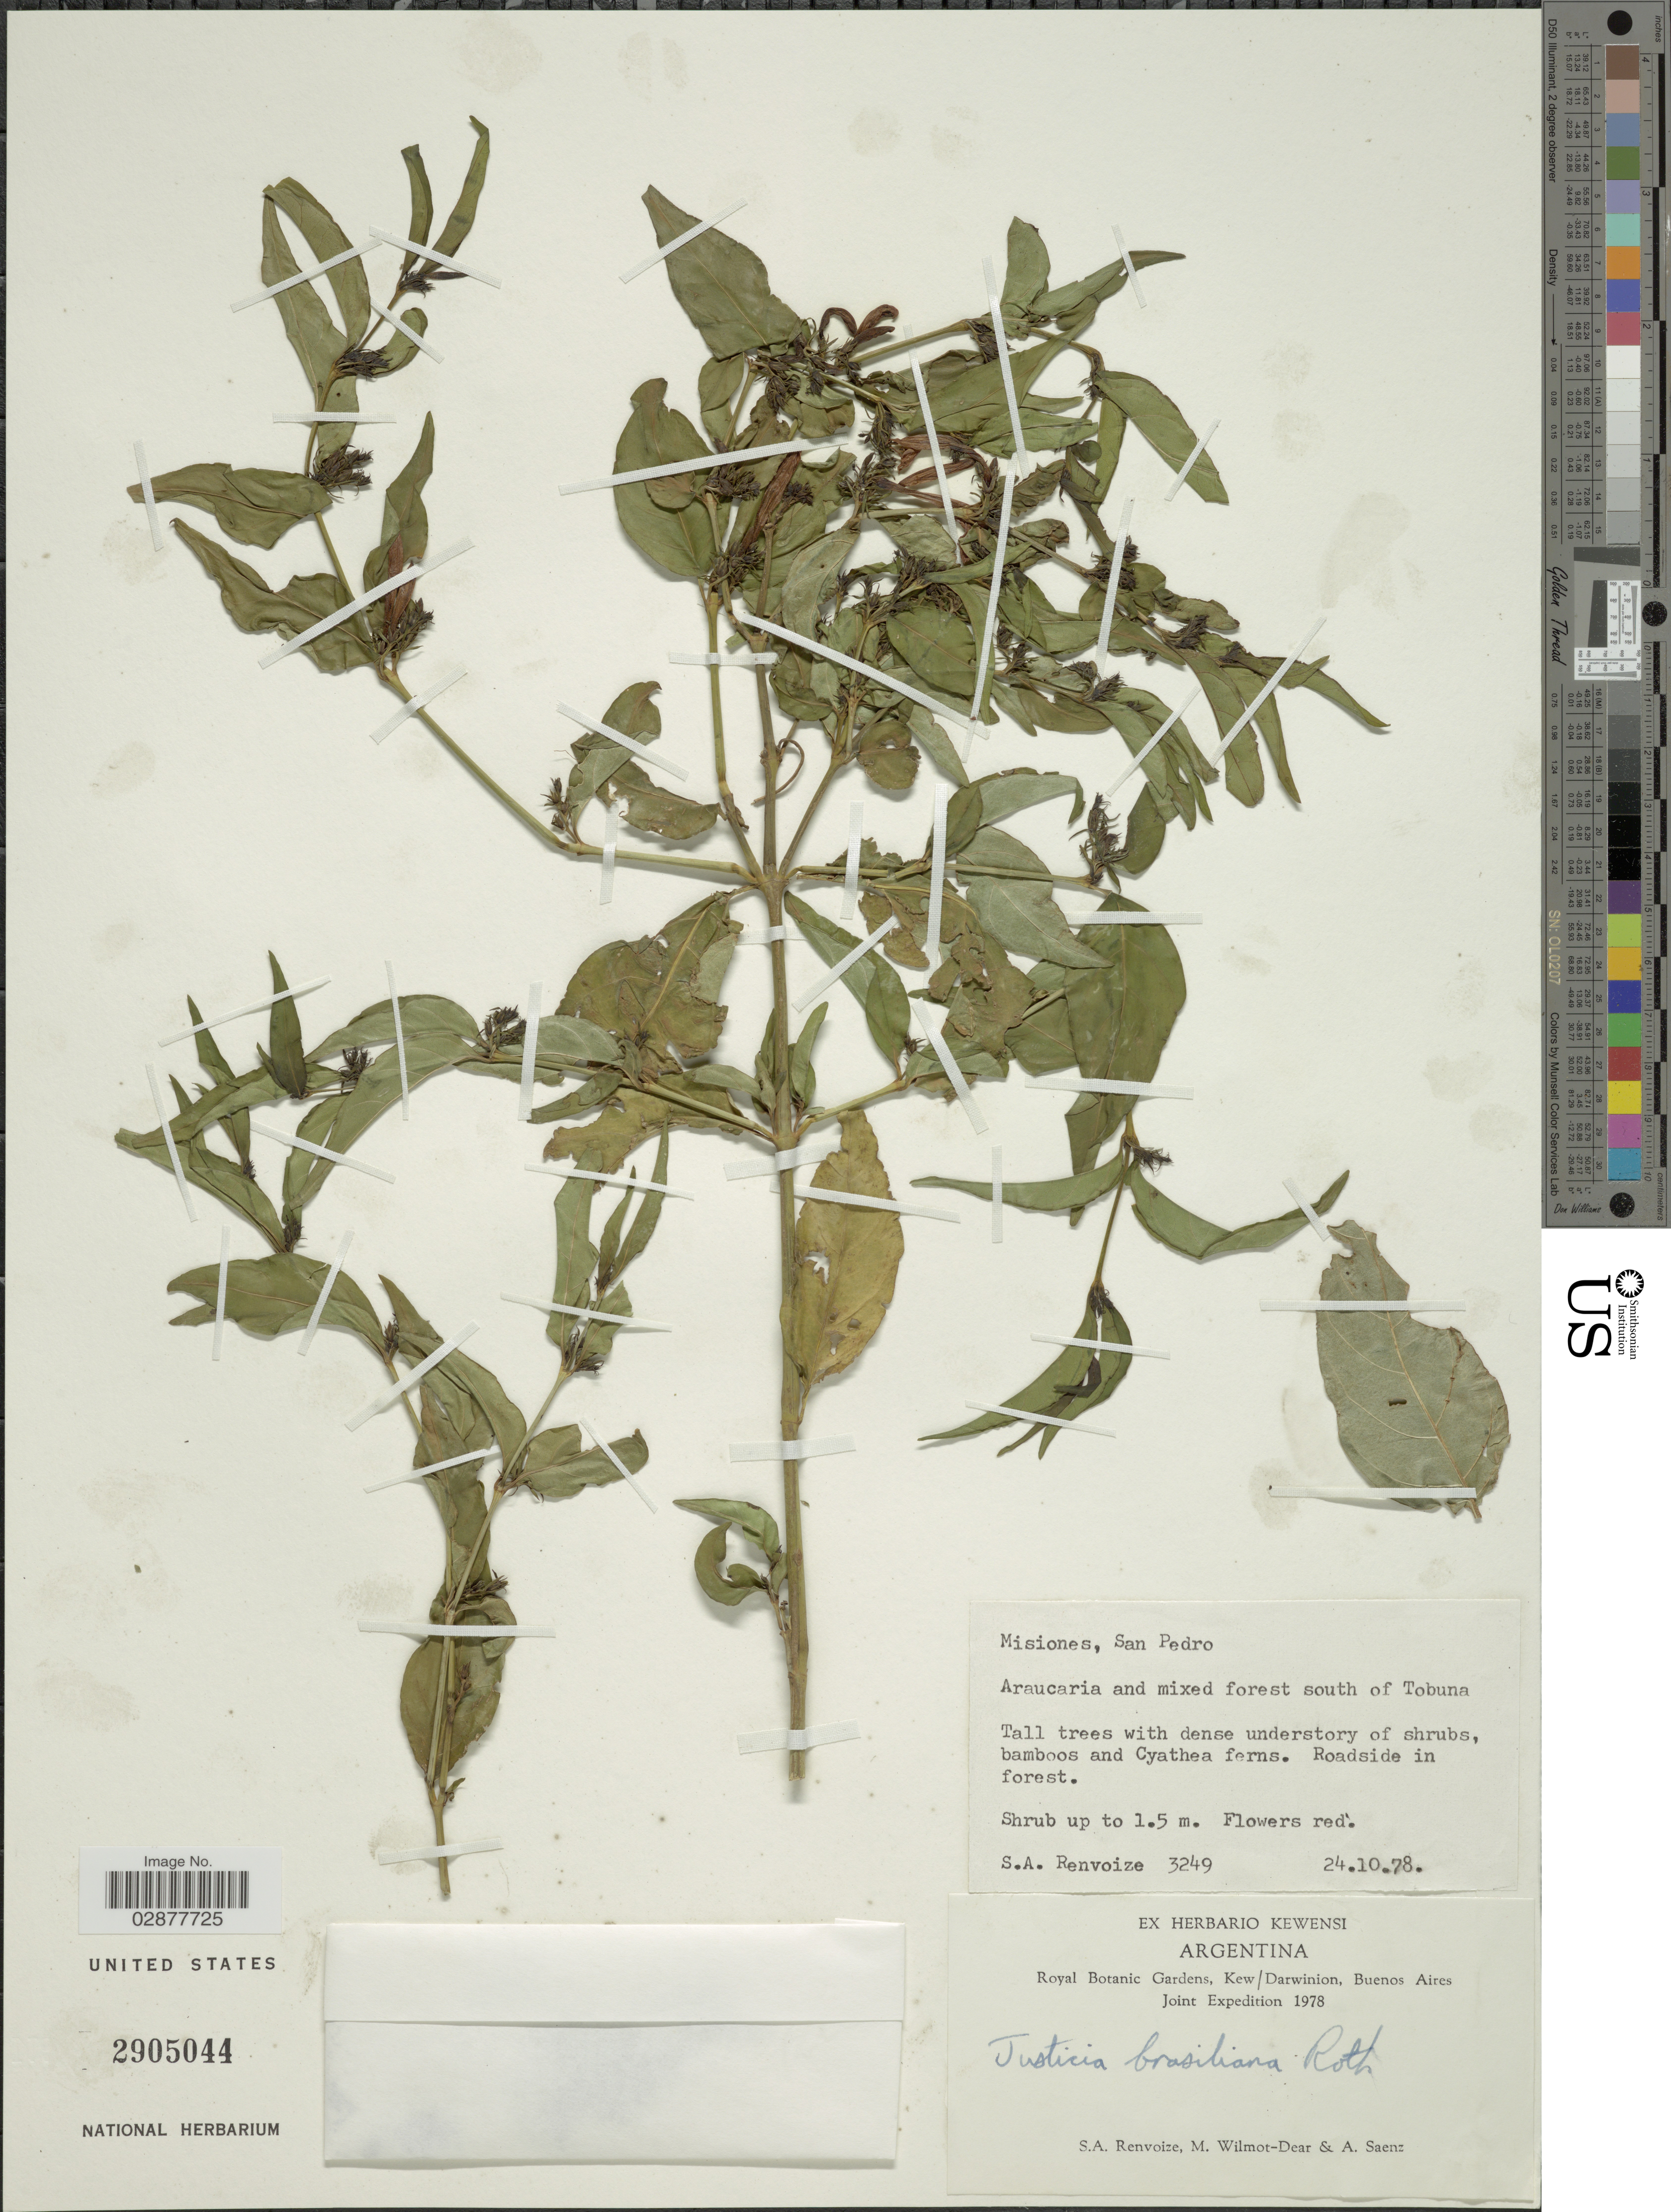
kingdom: Plantae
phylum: Tracheophyta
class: Magnoliopsida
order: Lamiales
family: Acanthaceae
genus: Justicia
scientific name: Justicia brasiliana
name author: Roth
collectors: S. A. Renvoize, M. Wilmot-Dear & A. Saenz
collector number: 3249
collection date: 1978-10-24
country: Argentina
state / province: Misiones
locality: San Pedro. Araucaria and mixed forest south of Tobuna.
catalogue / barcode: US 2905044